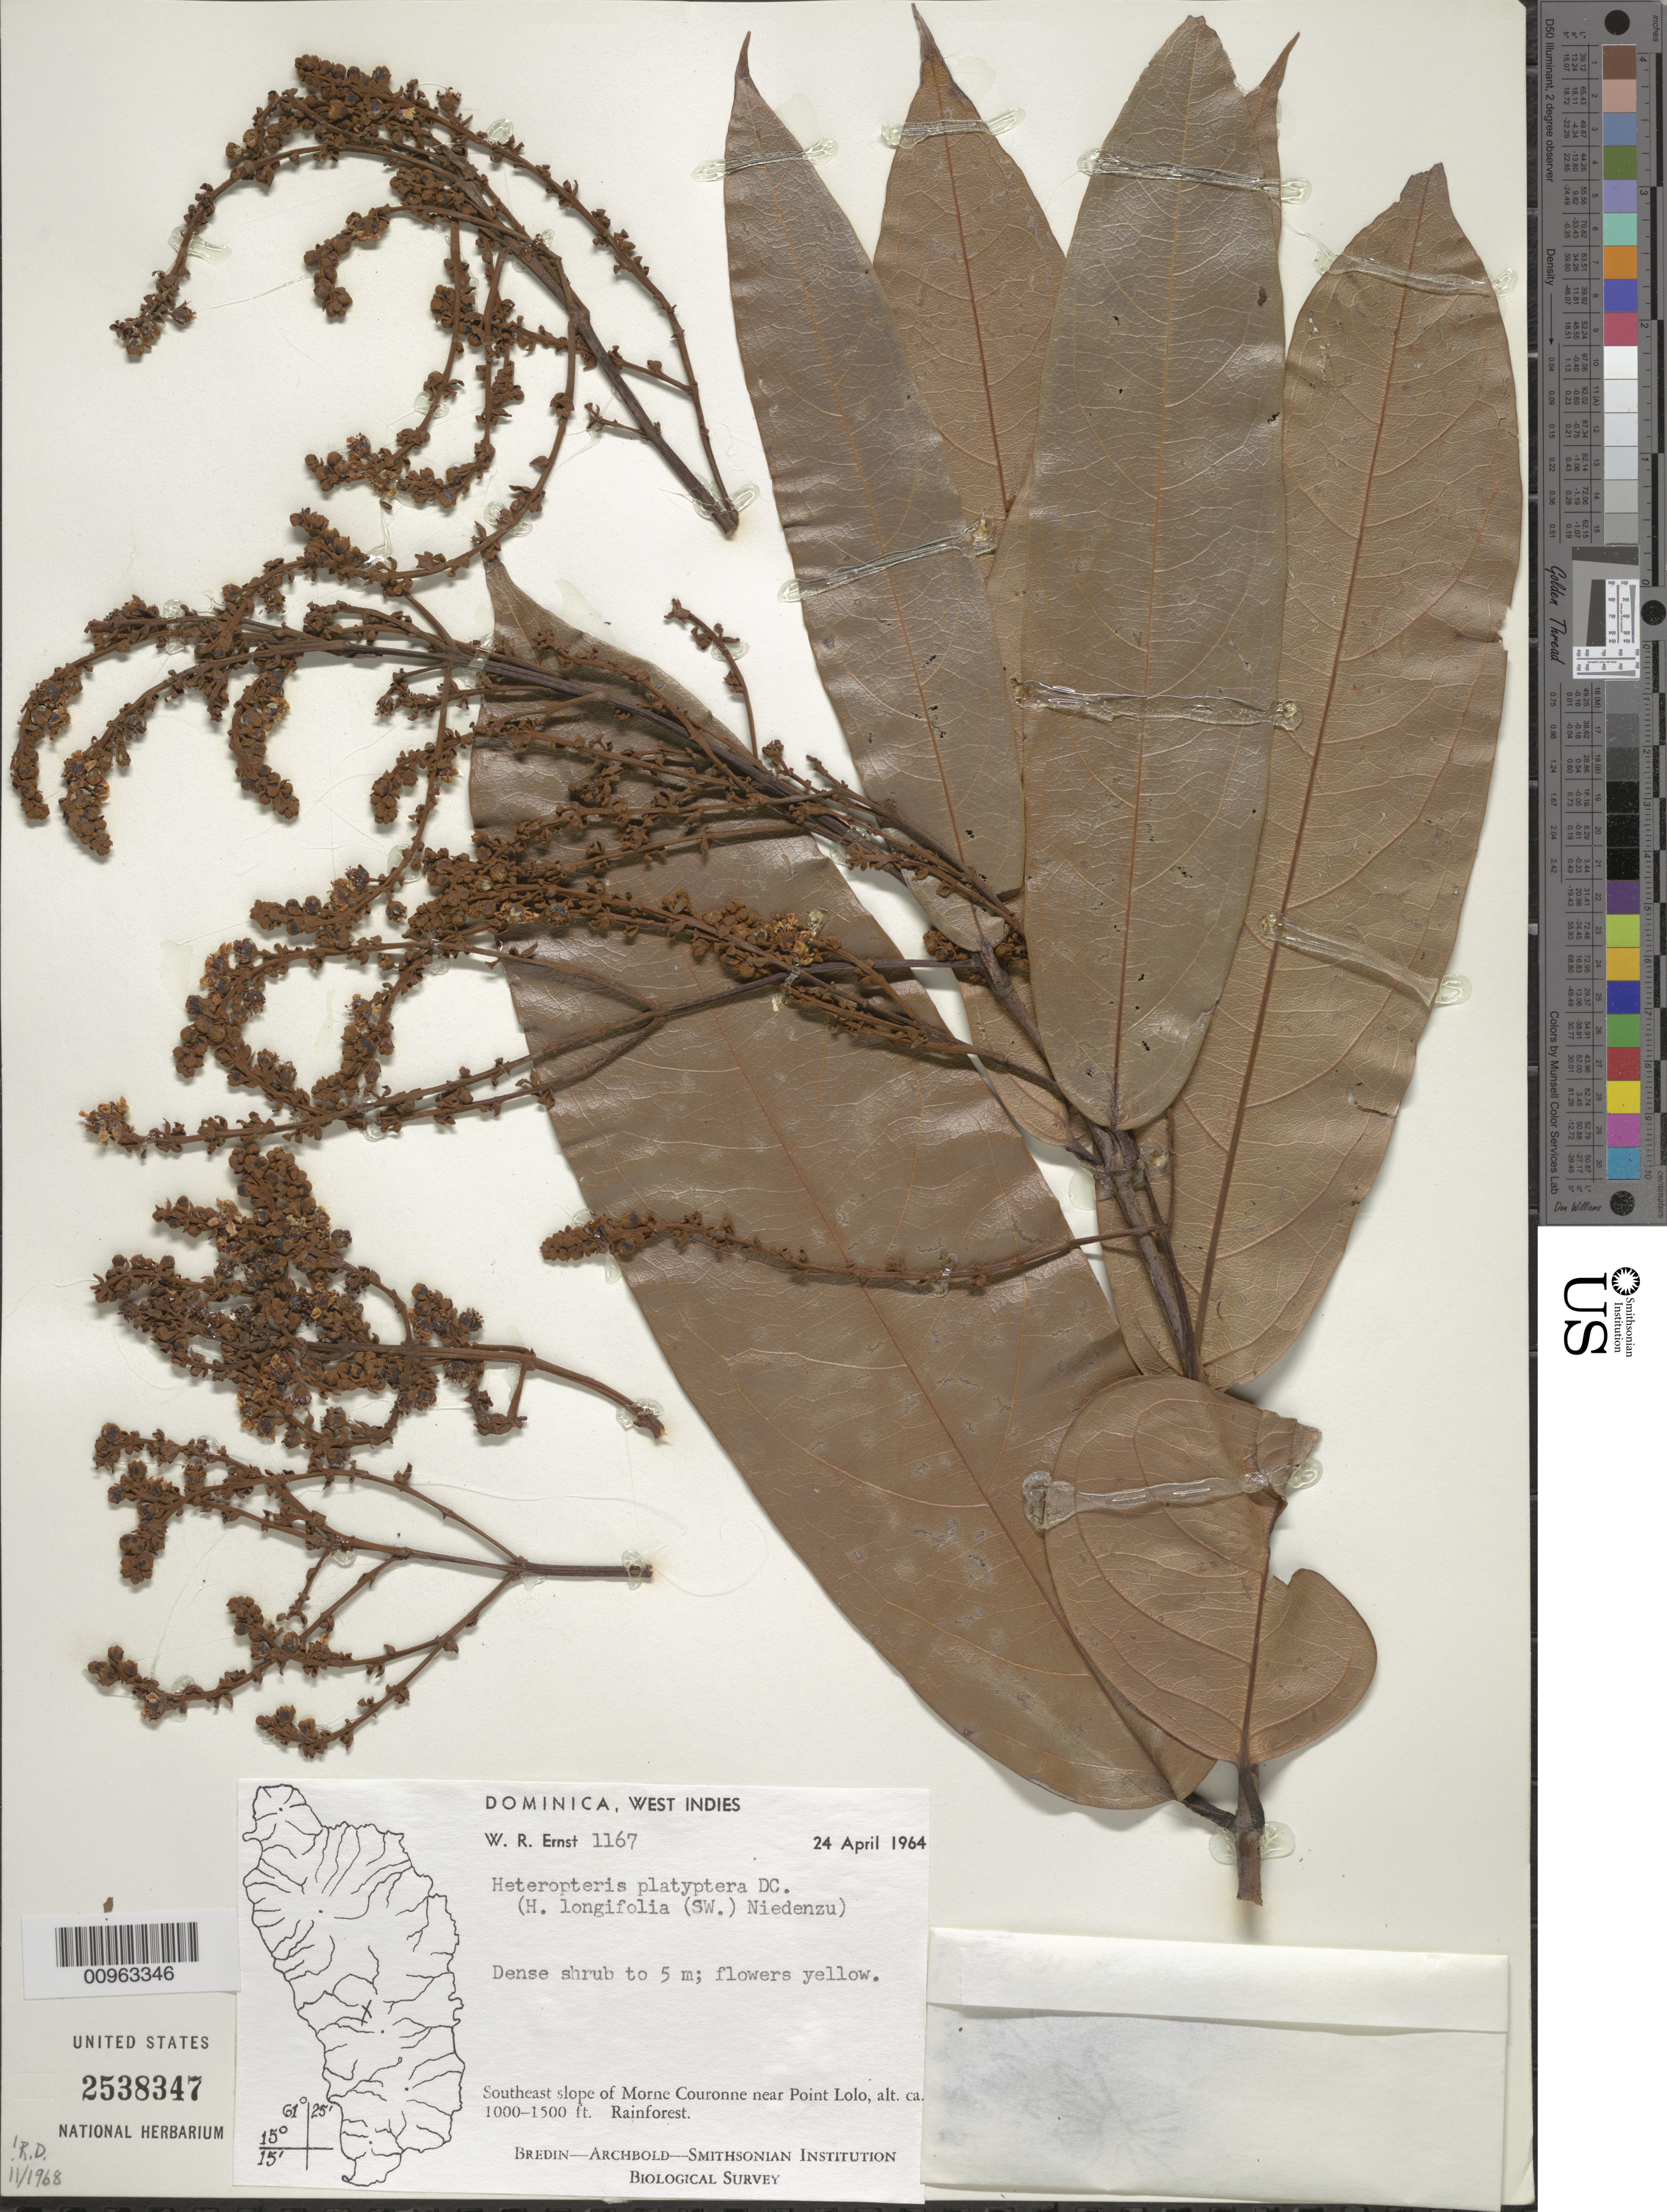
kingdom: Plantae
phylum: Tracheophyta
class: Magnoliopsida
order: Malpighiales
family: Malpighiaceae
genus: Heteropterys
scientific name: Heteropterys platyptera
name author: DC.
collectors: W. R. Ernst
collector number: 1167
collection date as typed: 24 Apr 1964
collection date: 1964-04-24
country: Dominica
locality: Southeast slope of Morne Couronne near Point Lolo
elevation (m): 305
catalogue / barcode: US 2538347